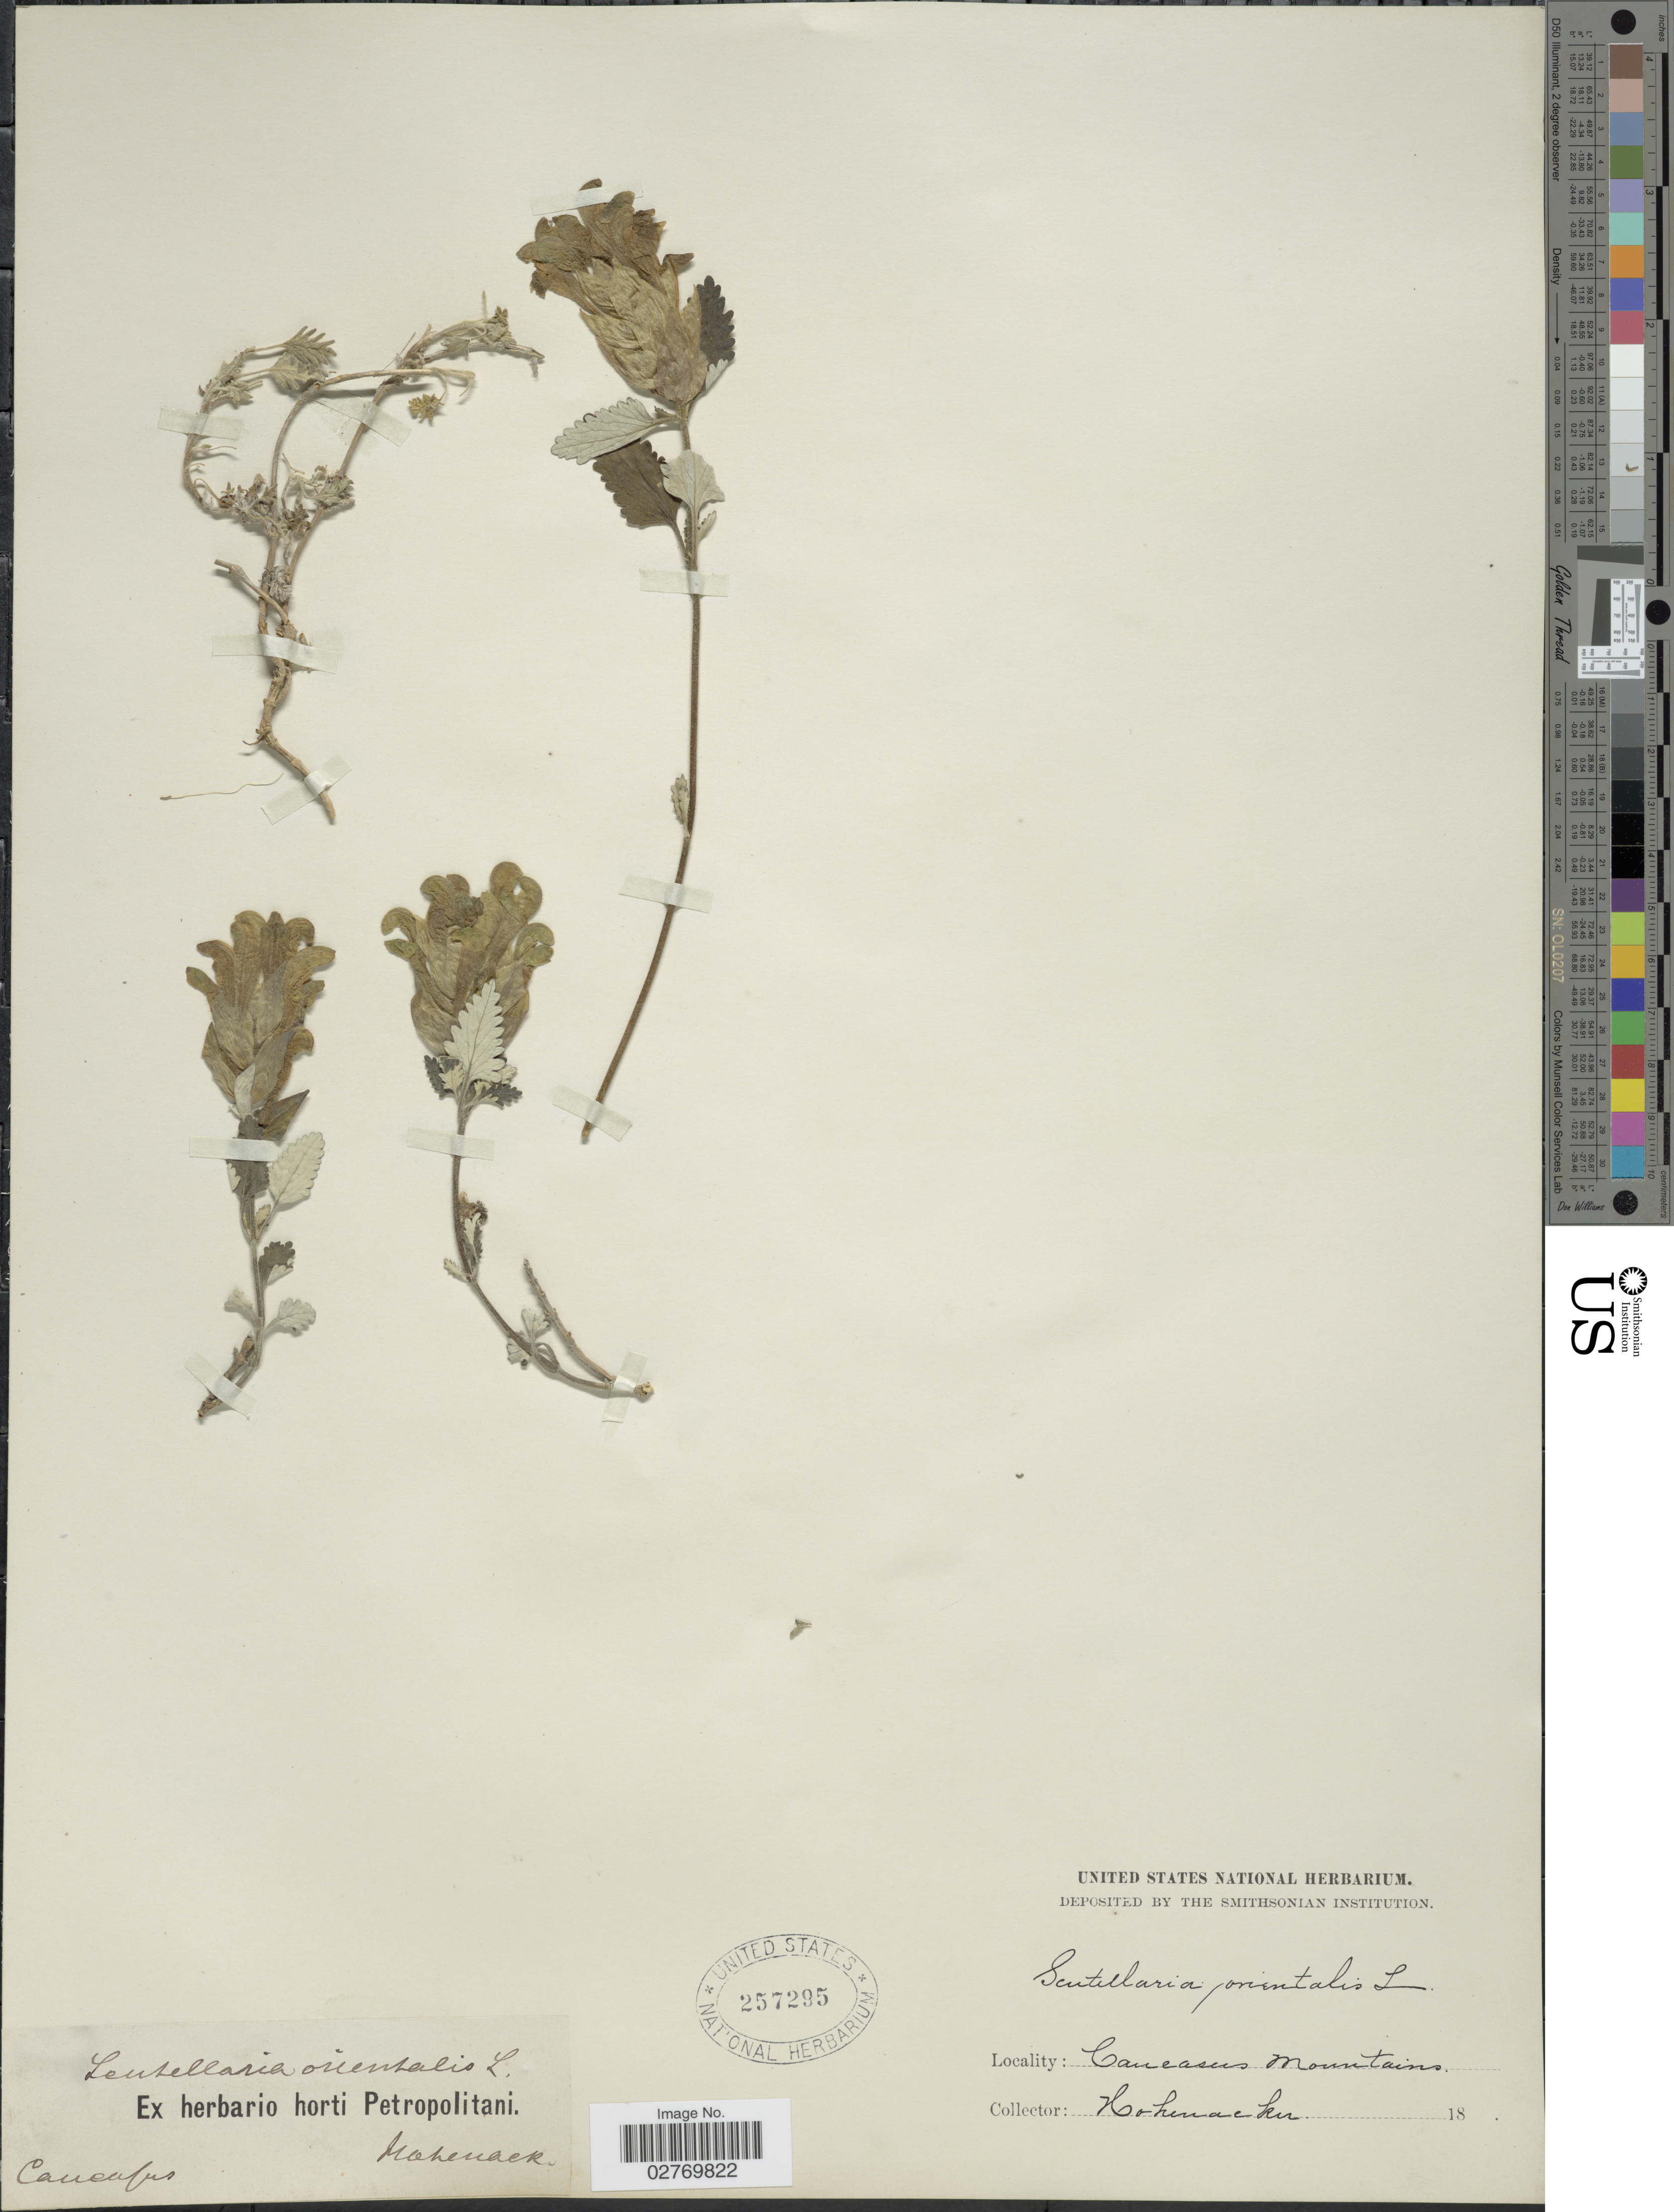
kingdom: Plantae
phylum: Tracheophyta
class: Magnoliopsida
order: Lamiales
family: Lamiaceae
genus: Scutellaria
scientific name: Scutellaria orientalis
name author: L.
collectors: Hohenacker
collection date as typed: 18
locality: Caucasus Mountains.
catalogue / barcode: US 257295